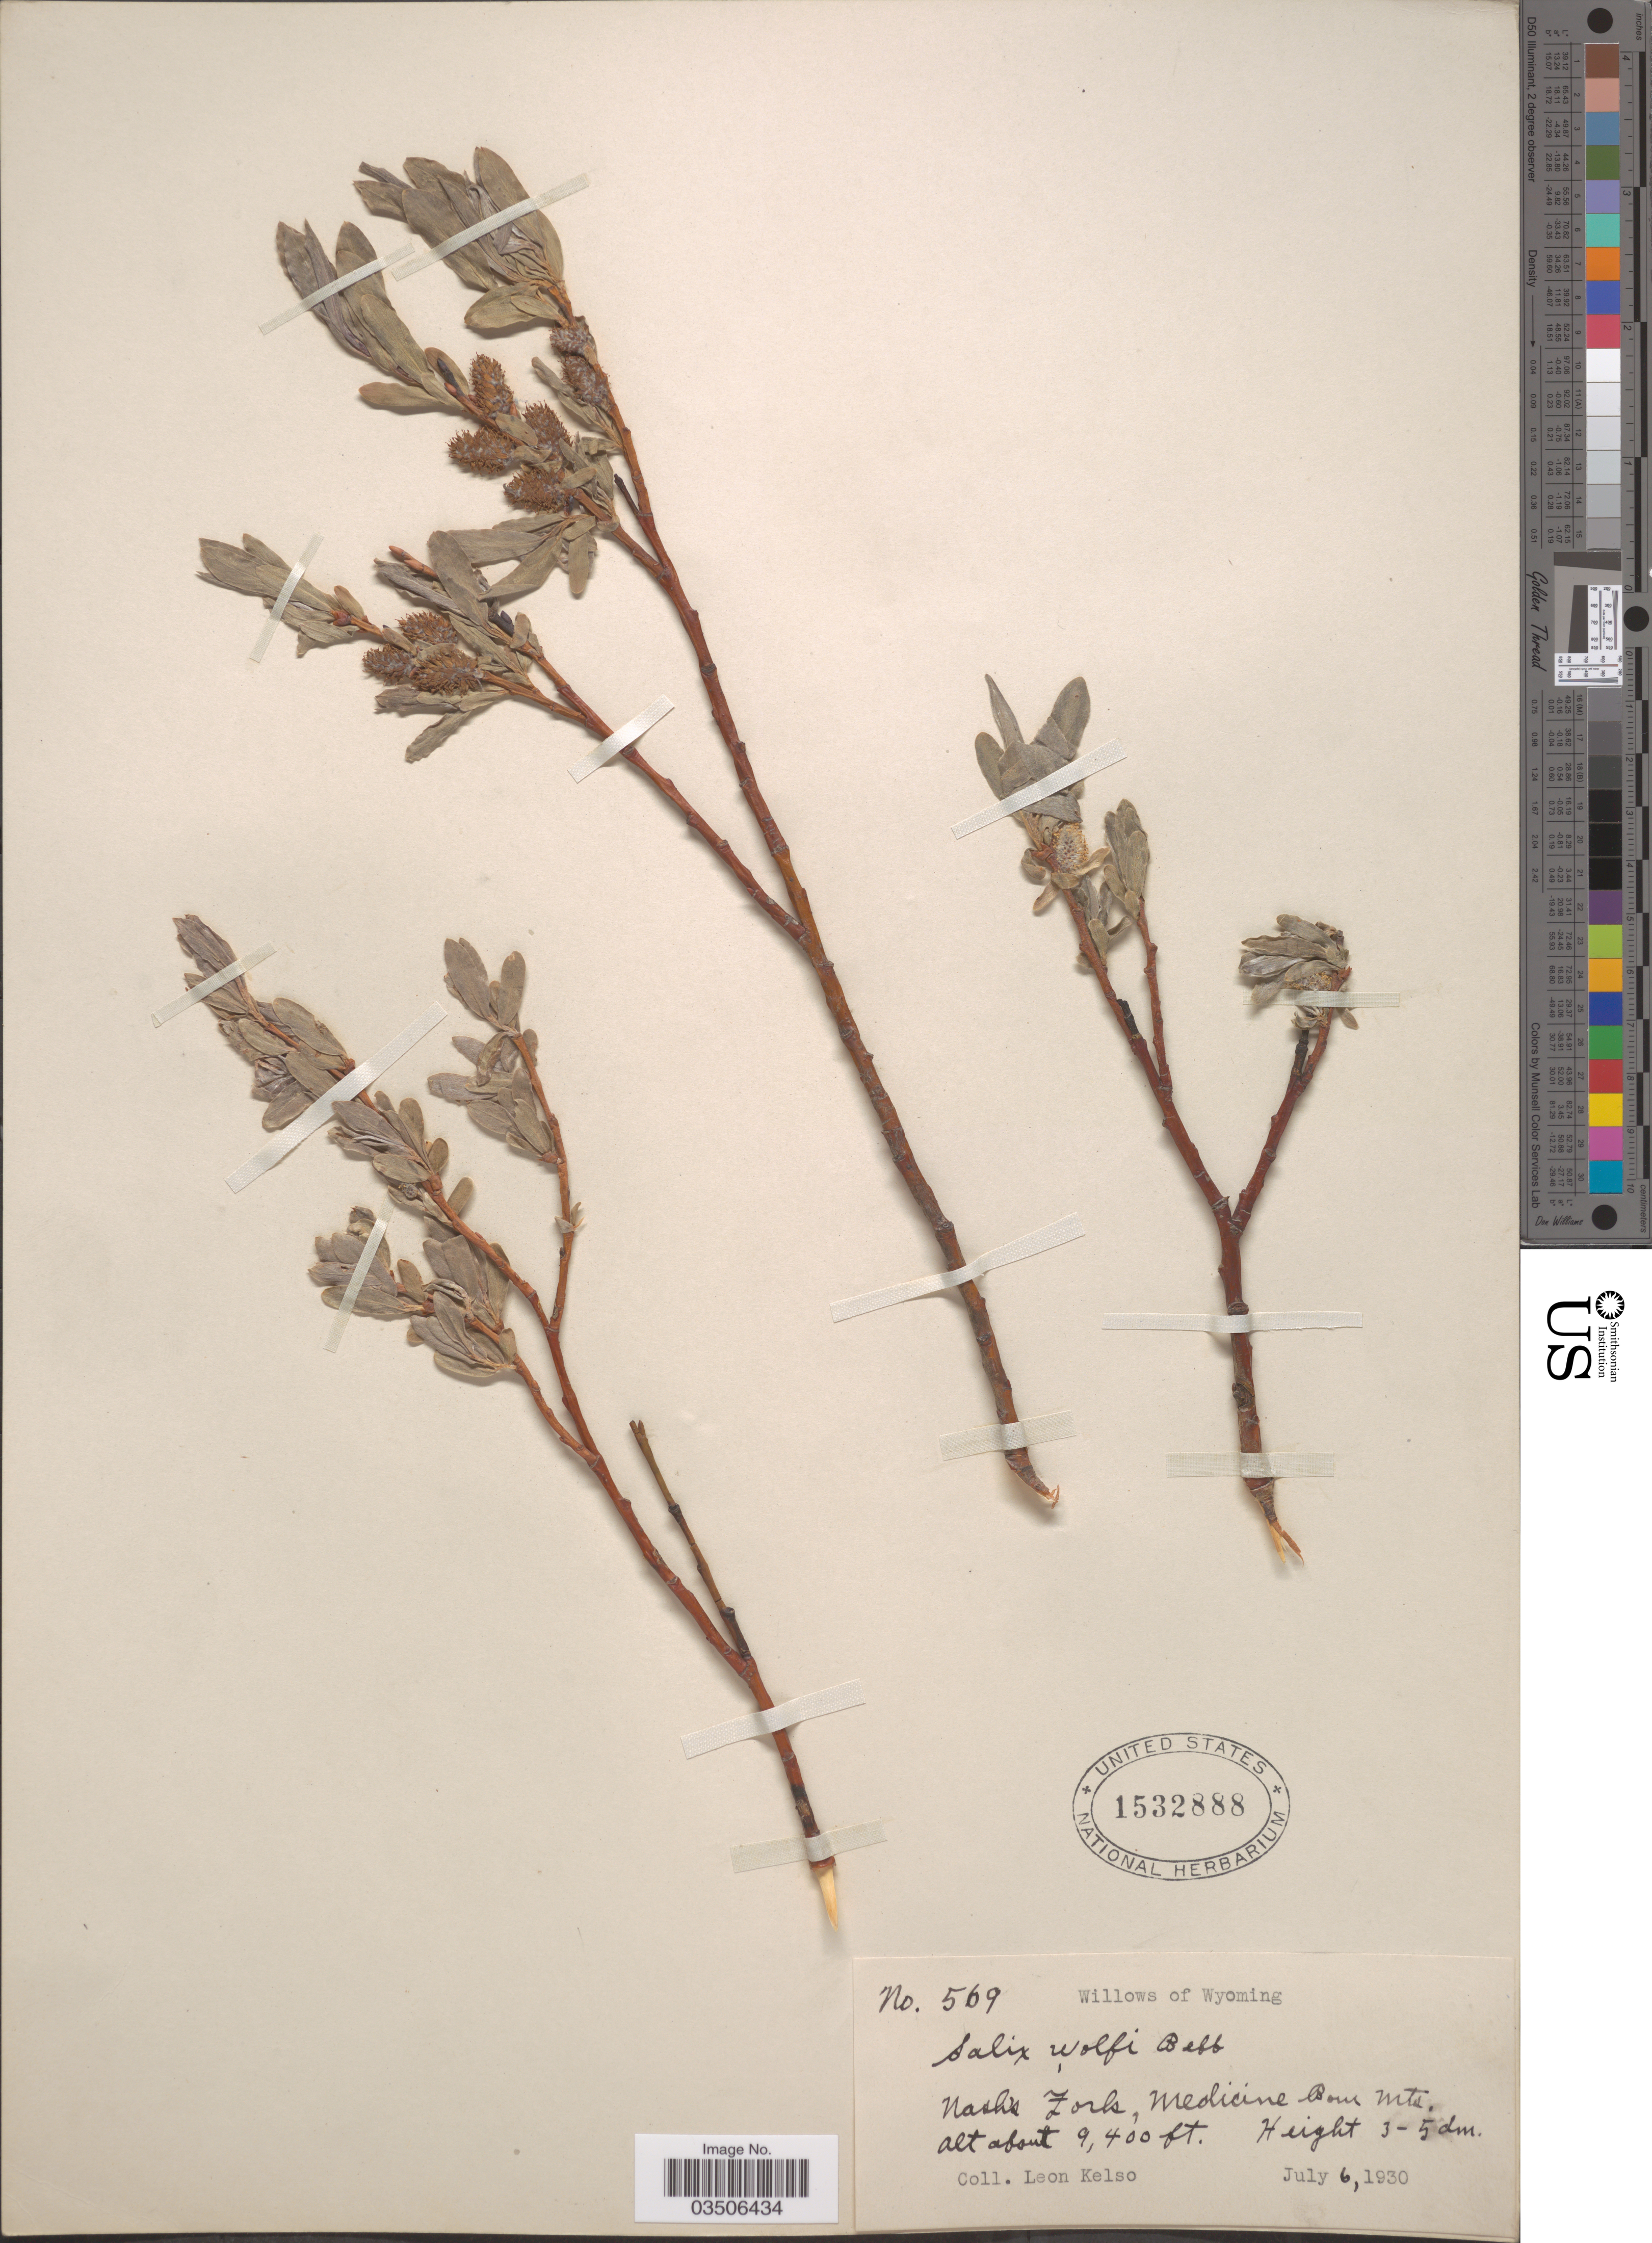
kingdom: Plantae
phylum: Tracheophyta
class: Magnoliopsida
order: Malpighiales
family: Salicaceae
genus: Salix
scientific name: Salix wolfii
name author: Bebb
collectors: L. Kelso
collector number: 569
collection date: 1930-07-06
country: United States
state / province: Wyoming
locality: Nash's Forks, Medicine Man Mts.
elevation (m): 2865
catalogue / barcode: US 1532888